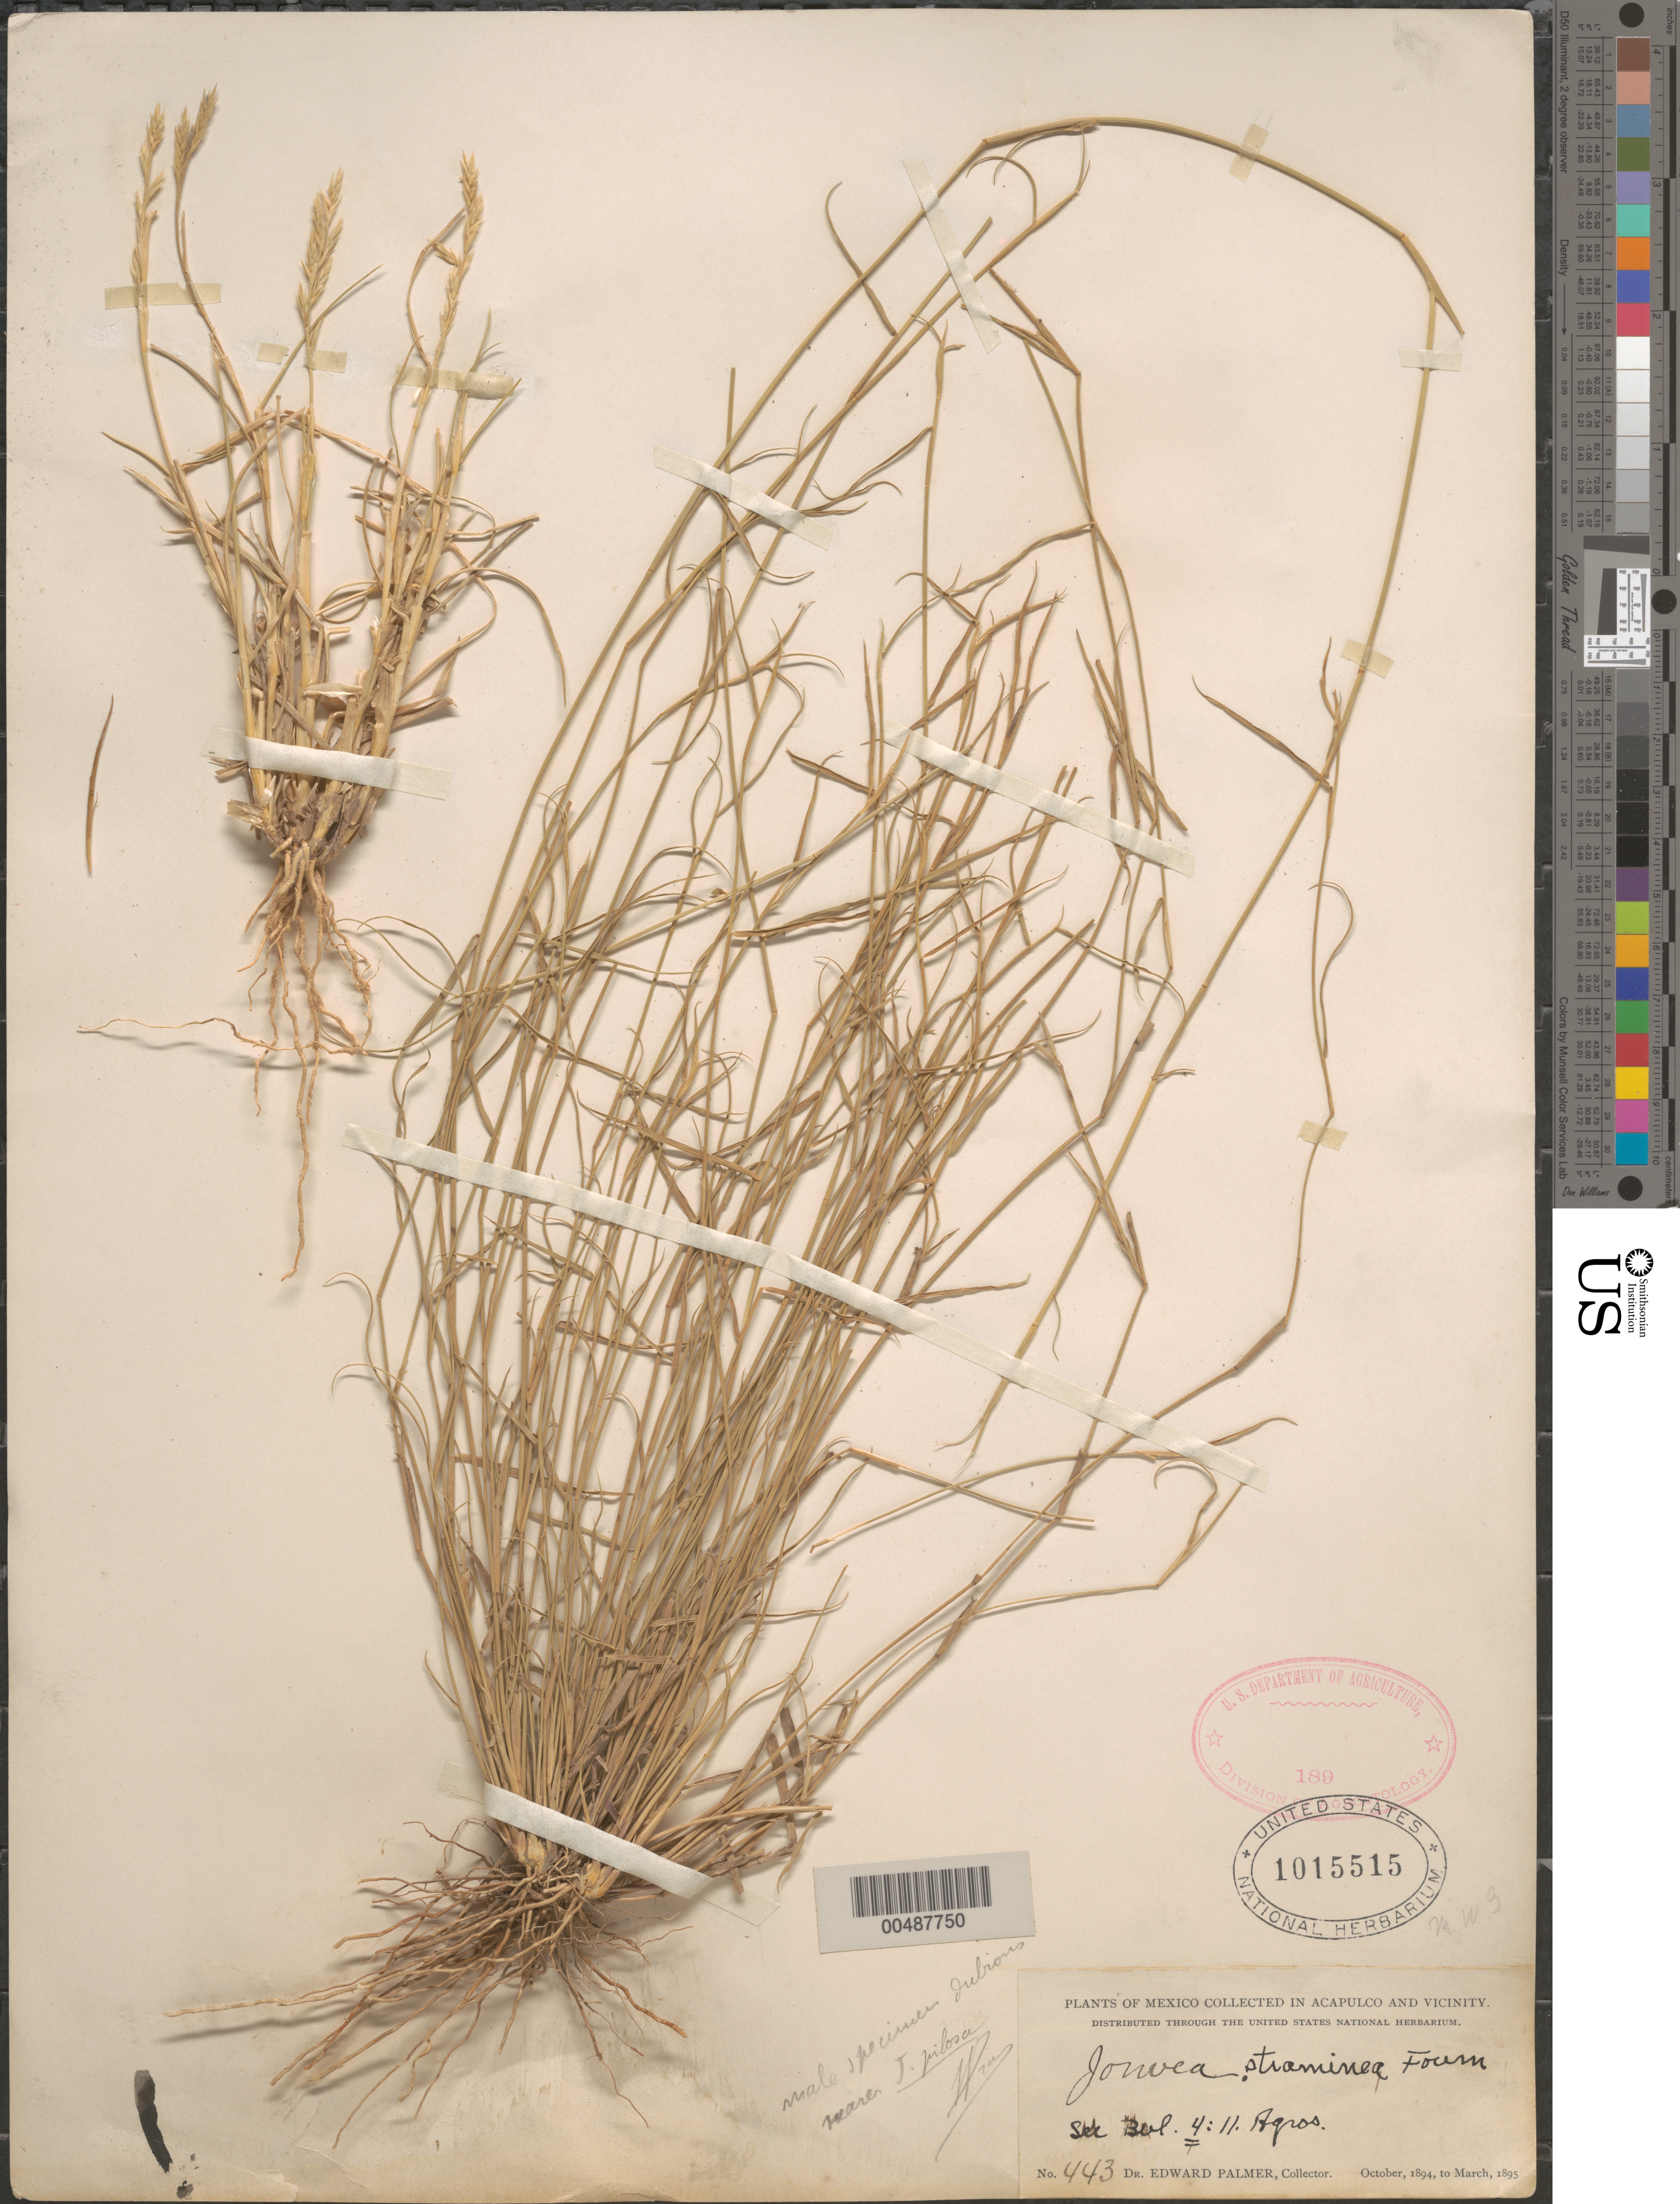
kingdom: Plantae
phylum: Tracheophyta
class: Liliopsida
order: Poales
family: Poaceae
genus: Jouvea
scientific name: Jouvea straminea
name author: E. Fourn.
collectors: E. Palmer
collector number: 443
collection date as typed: Oct 1894 to Mar 1895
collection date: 1894-10/1895-03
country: Mexico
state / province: Guerrero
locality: In Acapulco & vicinity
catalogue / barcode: US 1015515